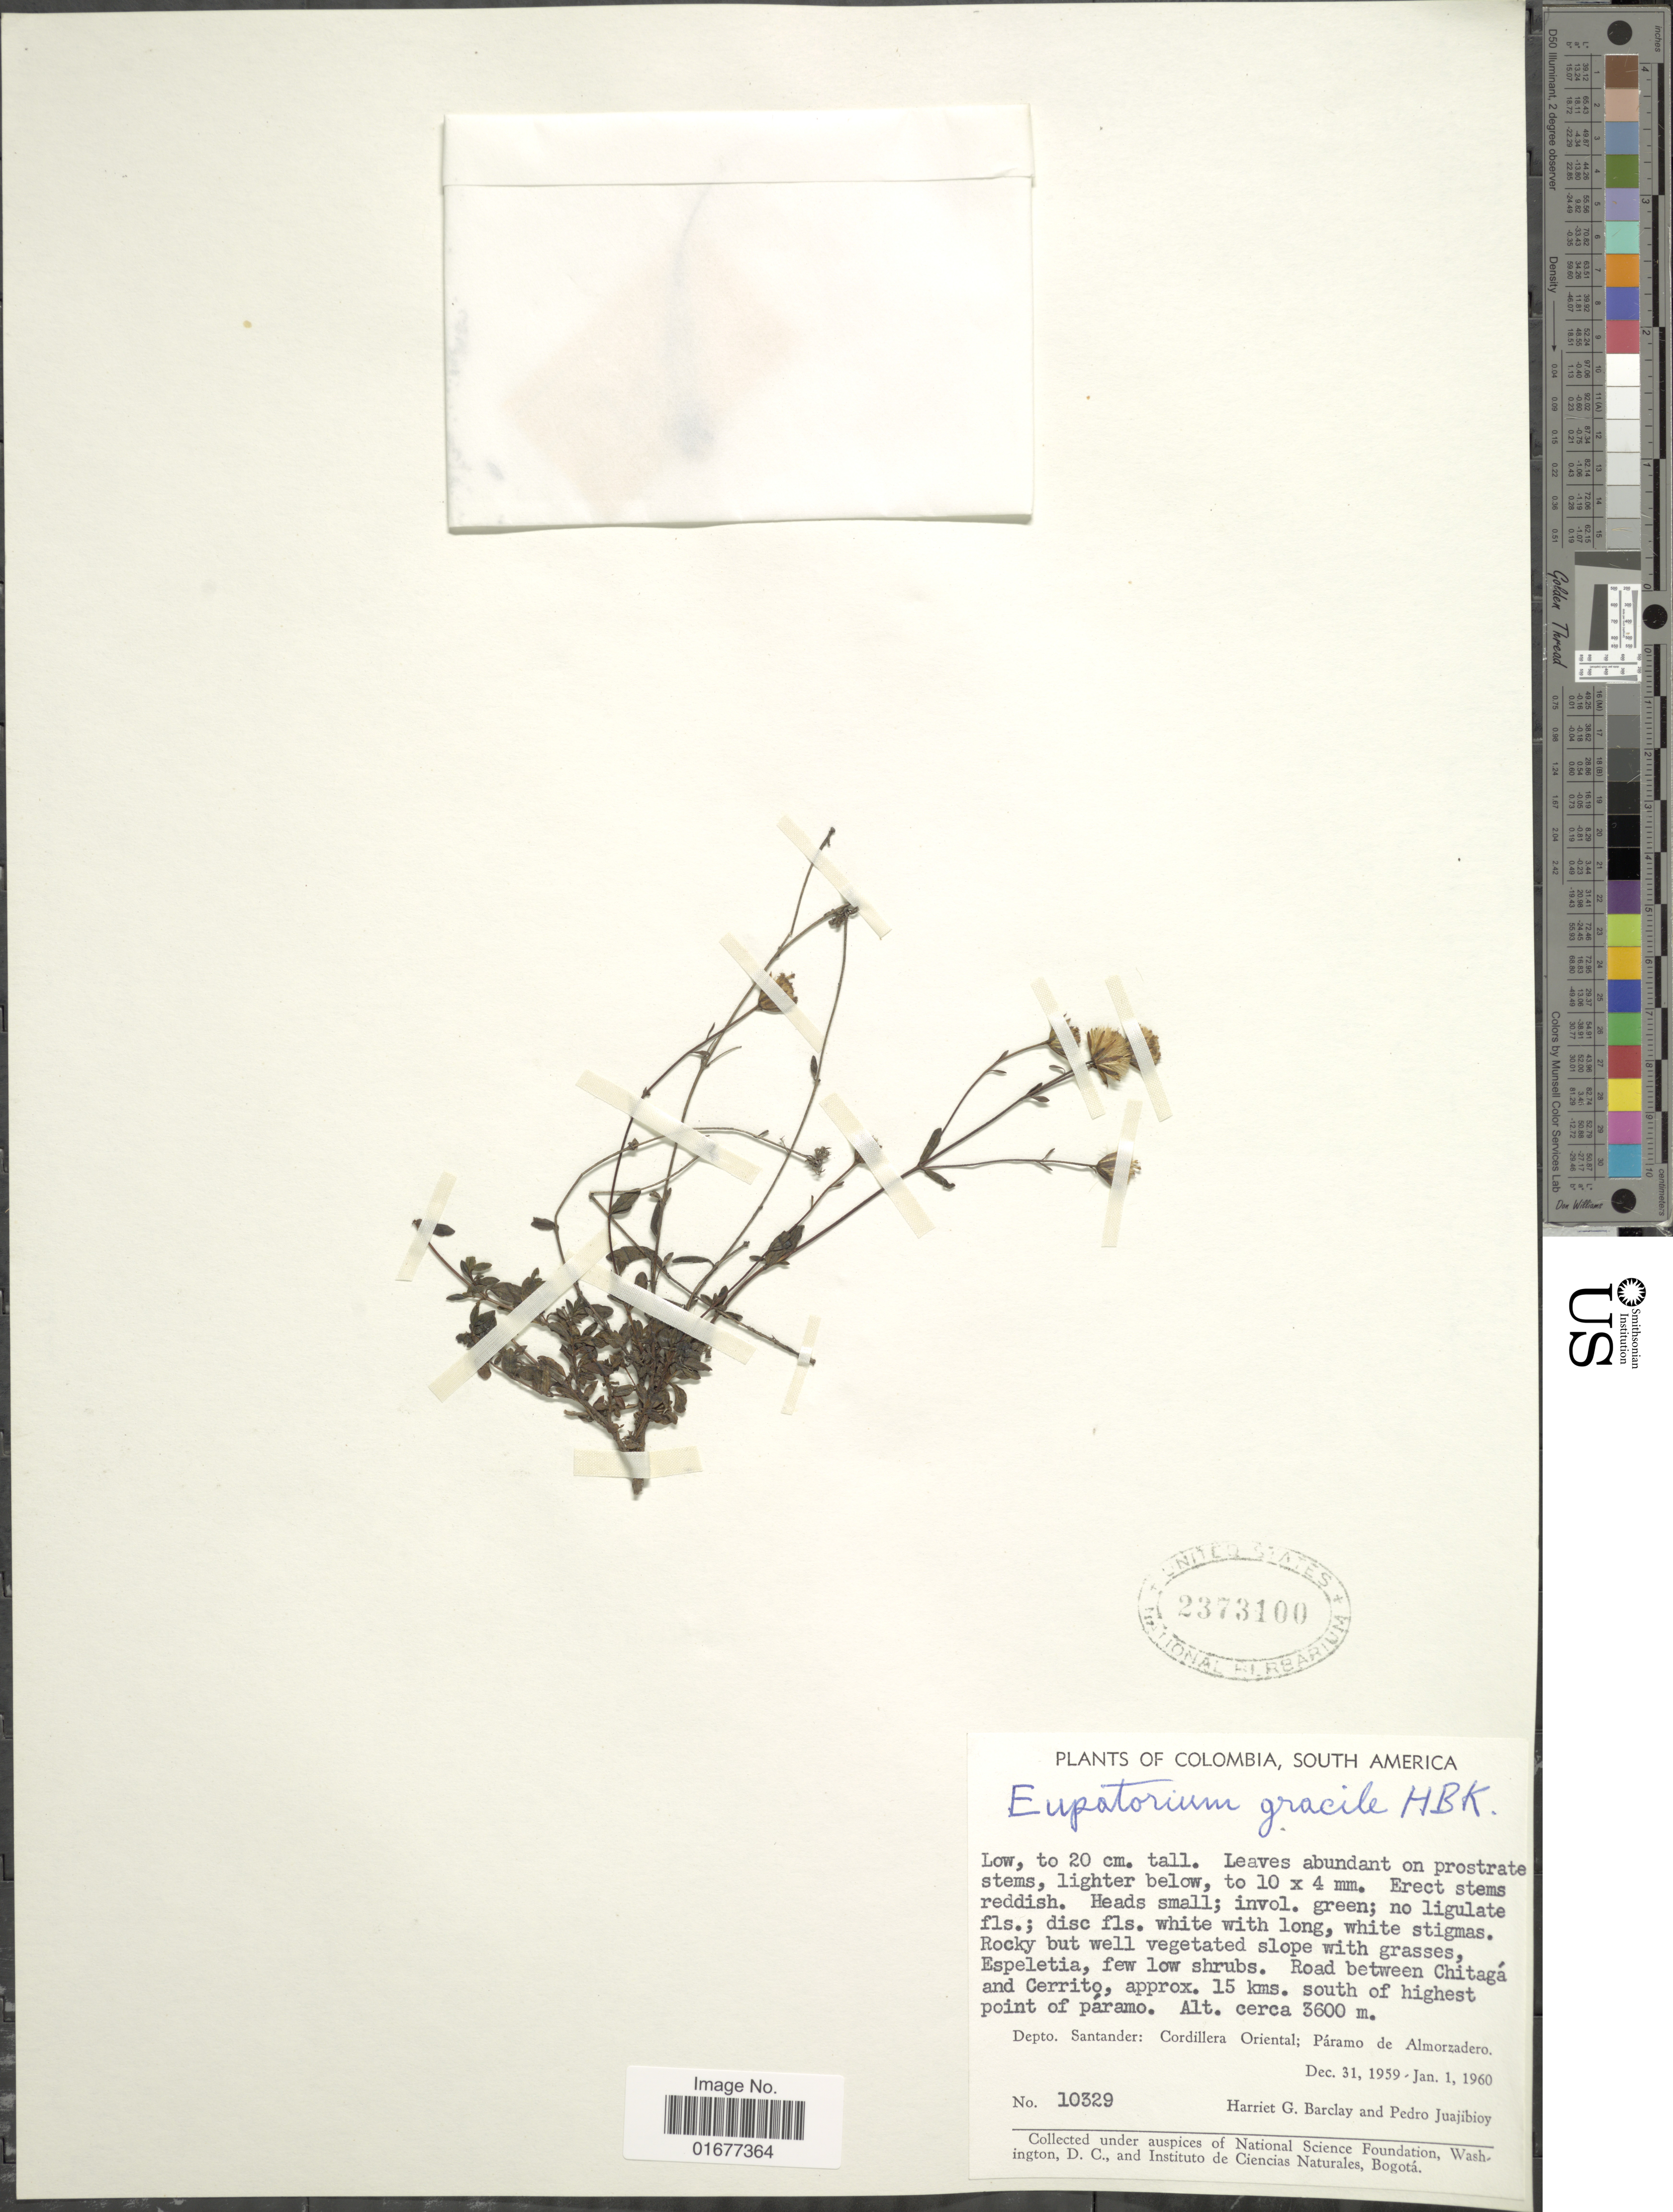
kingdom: Plantae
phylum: Tracheophyta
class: Magnoliopsida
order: Asterales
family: Asteraceae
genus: Ageratina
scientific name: Ageratina gracilis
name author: (Kunth) R.M. King & H. Rob.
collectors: H. G. Barclay & P. Juajibioy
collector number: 10329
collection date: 1959-12-31/1960-01-01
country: Colombia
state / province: Santander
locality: Cordillera Oriental; Paramo de Almorzadero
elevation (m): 3600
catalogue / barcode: US 2373100